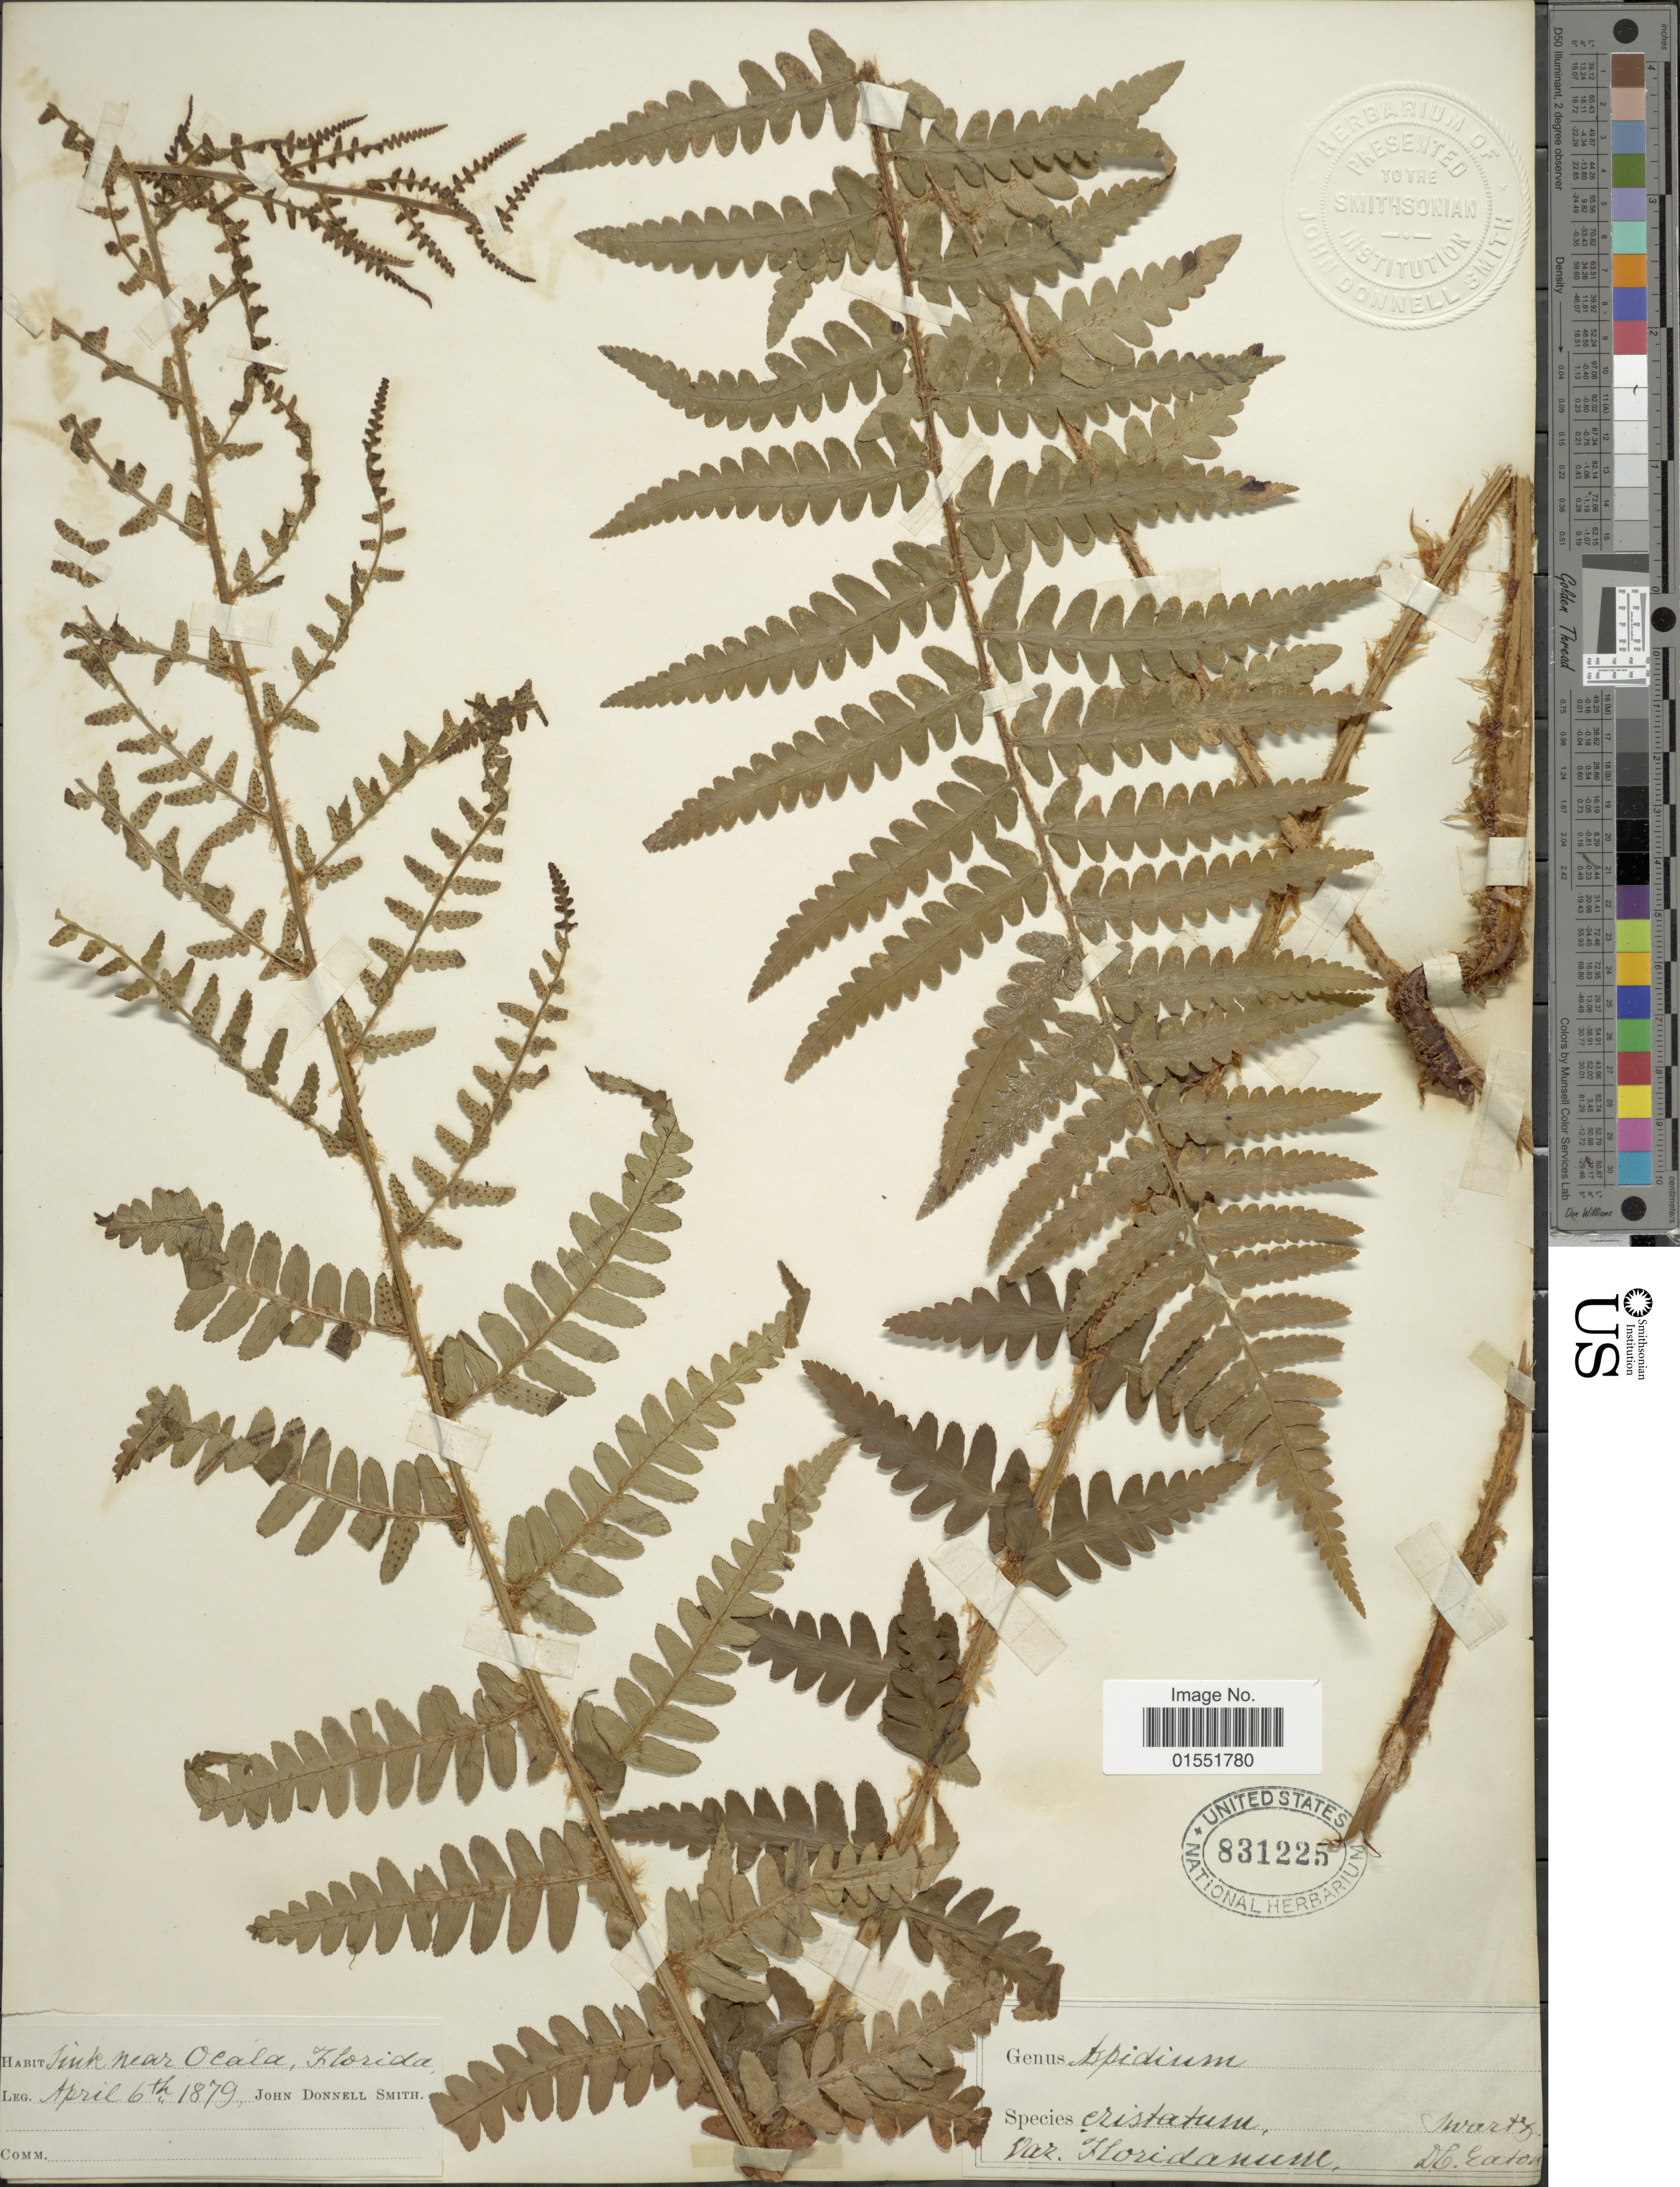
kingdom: Plantae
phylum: Tracheophyta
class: Polypodiopsida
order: Polypodiales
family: Dryopteridaceae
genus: Dryopteris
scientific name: Dryopteris ludoviciana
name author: (Kunze) Small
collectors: J. Donnell Smith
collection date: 1879-04-06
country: United States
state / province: Florida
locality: Jink near Ocala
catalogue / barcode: US 831225